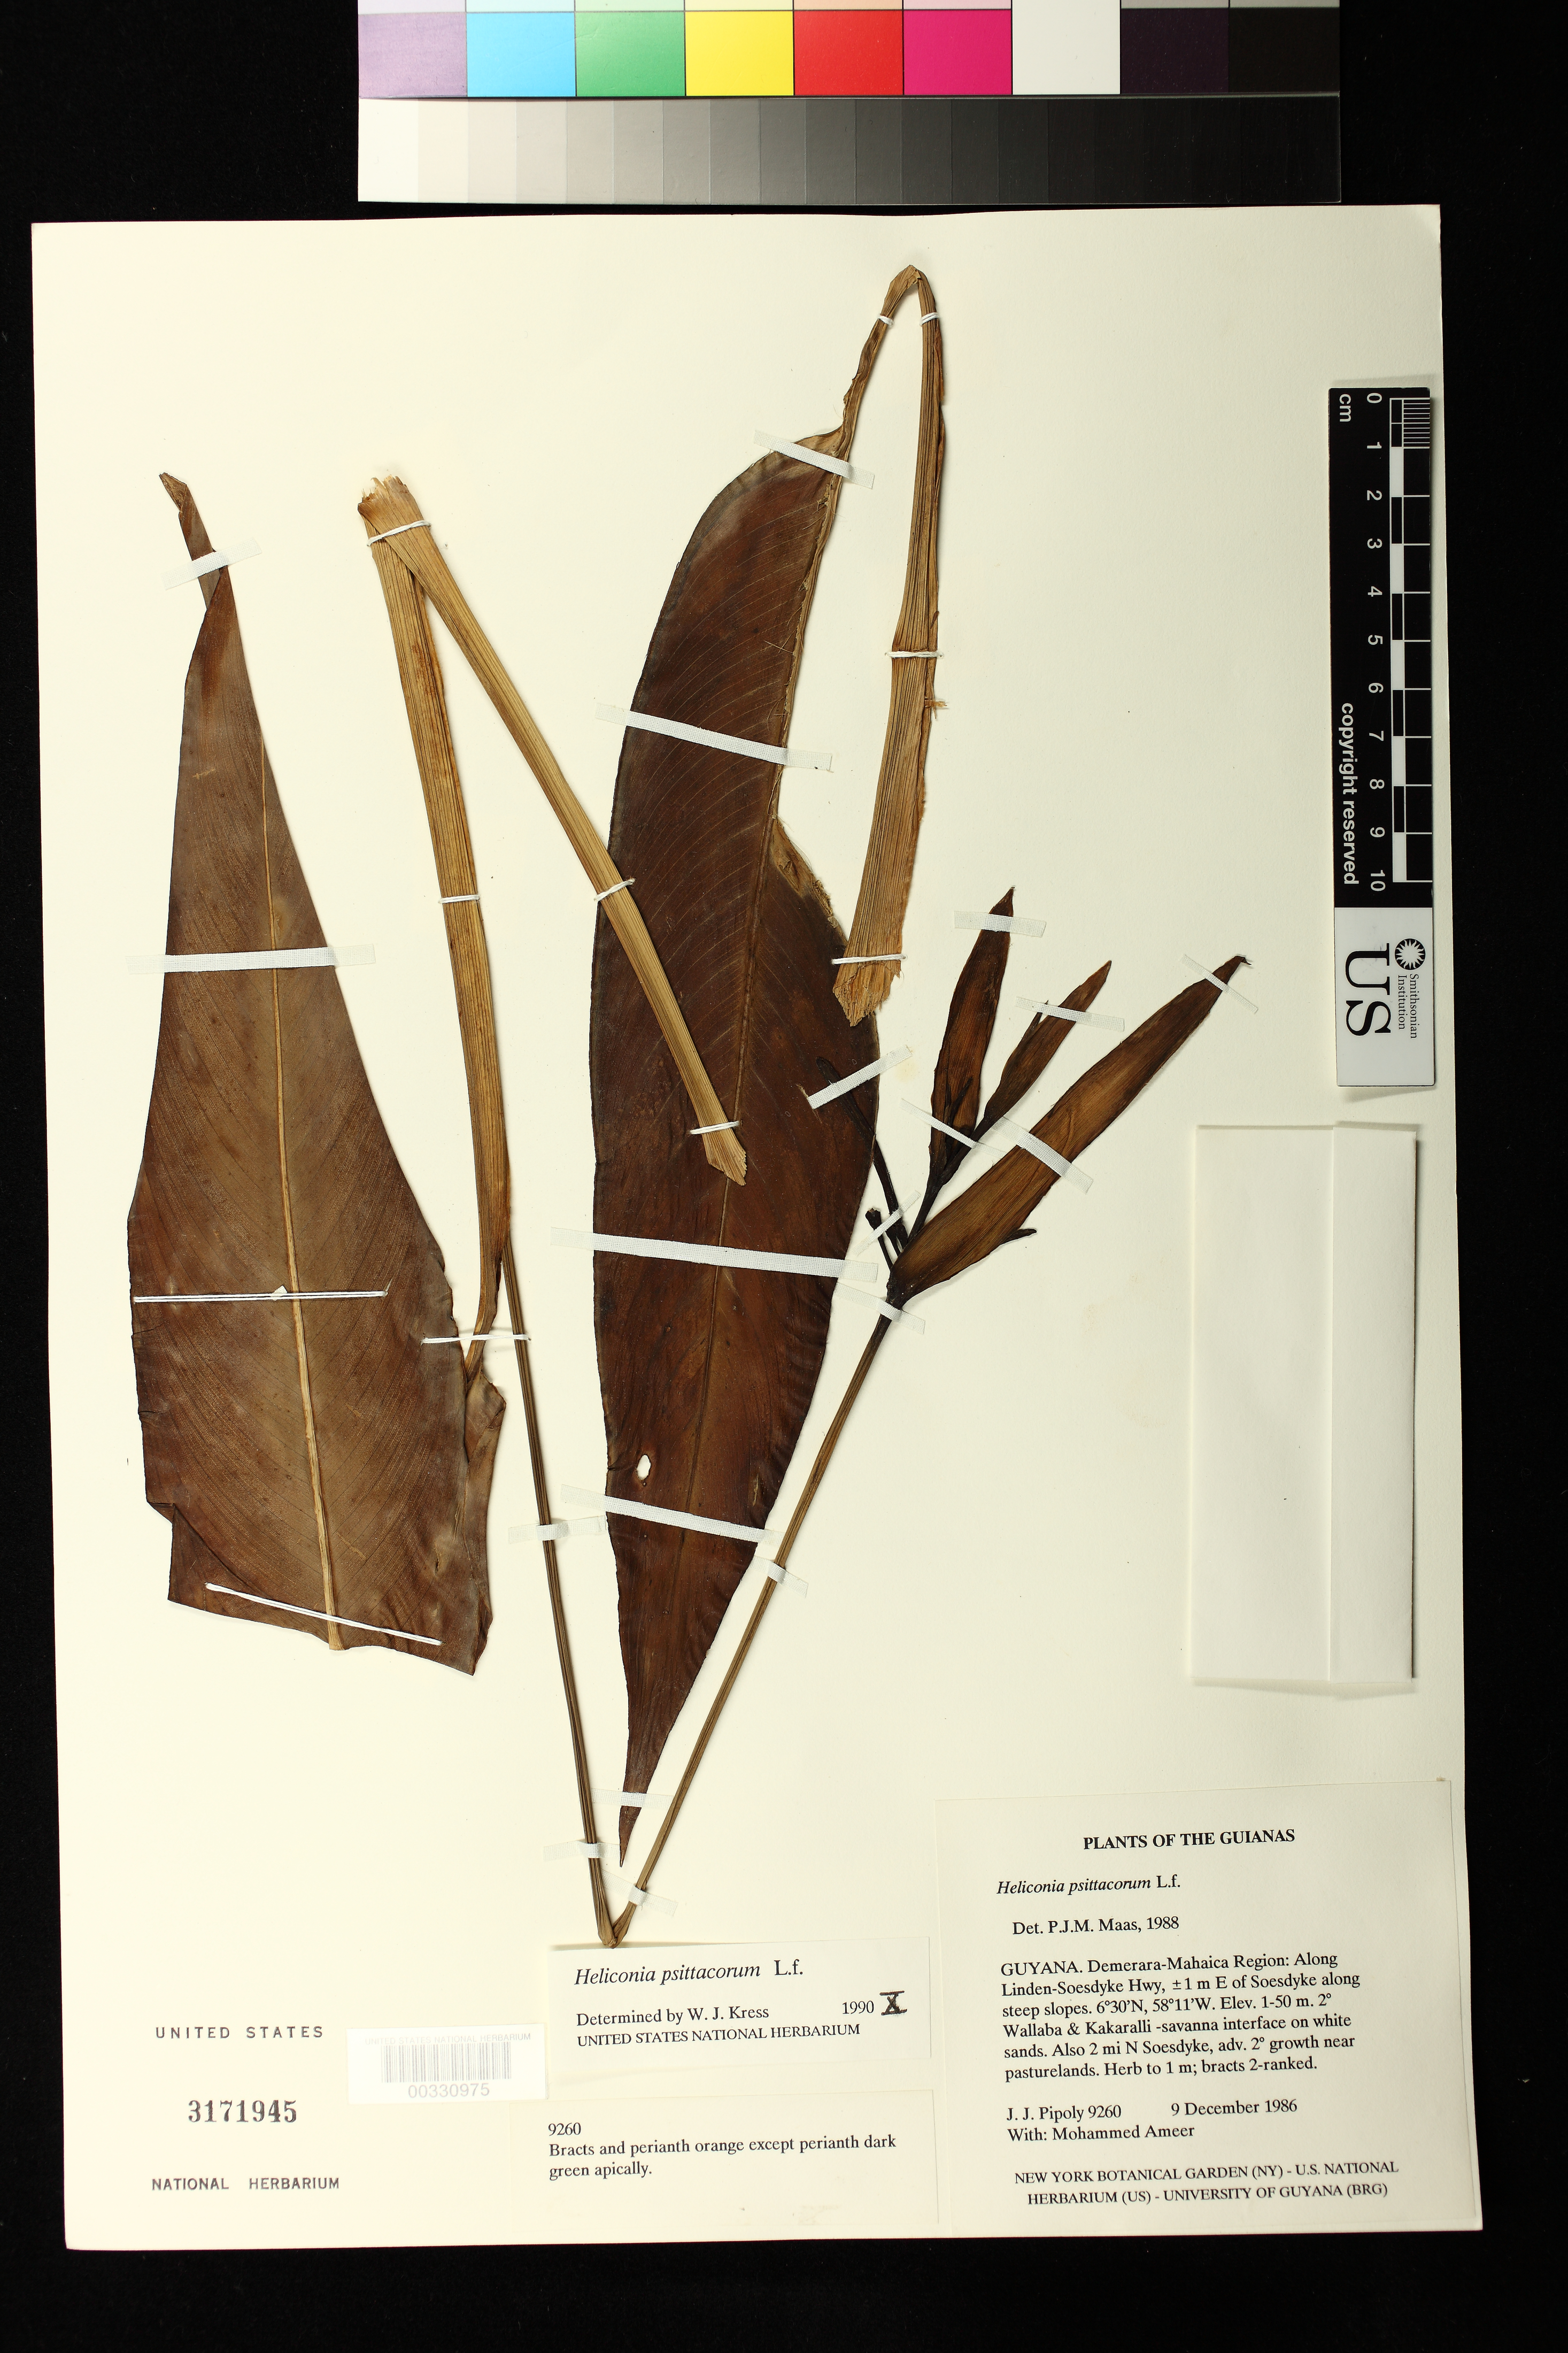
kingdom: Plantae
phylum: Tracheophyta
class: Liliopsida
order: Zingiberales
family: Heliconiaceae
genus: Heliconia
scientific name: Heliconia psittacorum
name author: L. f.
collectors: J. J. Pipoly & M. Ameer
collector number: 9260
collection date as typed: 09 Dec 1986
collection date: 1986-12-09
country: Guyana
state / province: Demerara-Mahaica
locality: Along linden-soesdyke hwy, +/- 1 m e of soesdyke along steep slopes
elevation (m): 1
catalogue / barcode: US 3171945